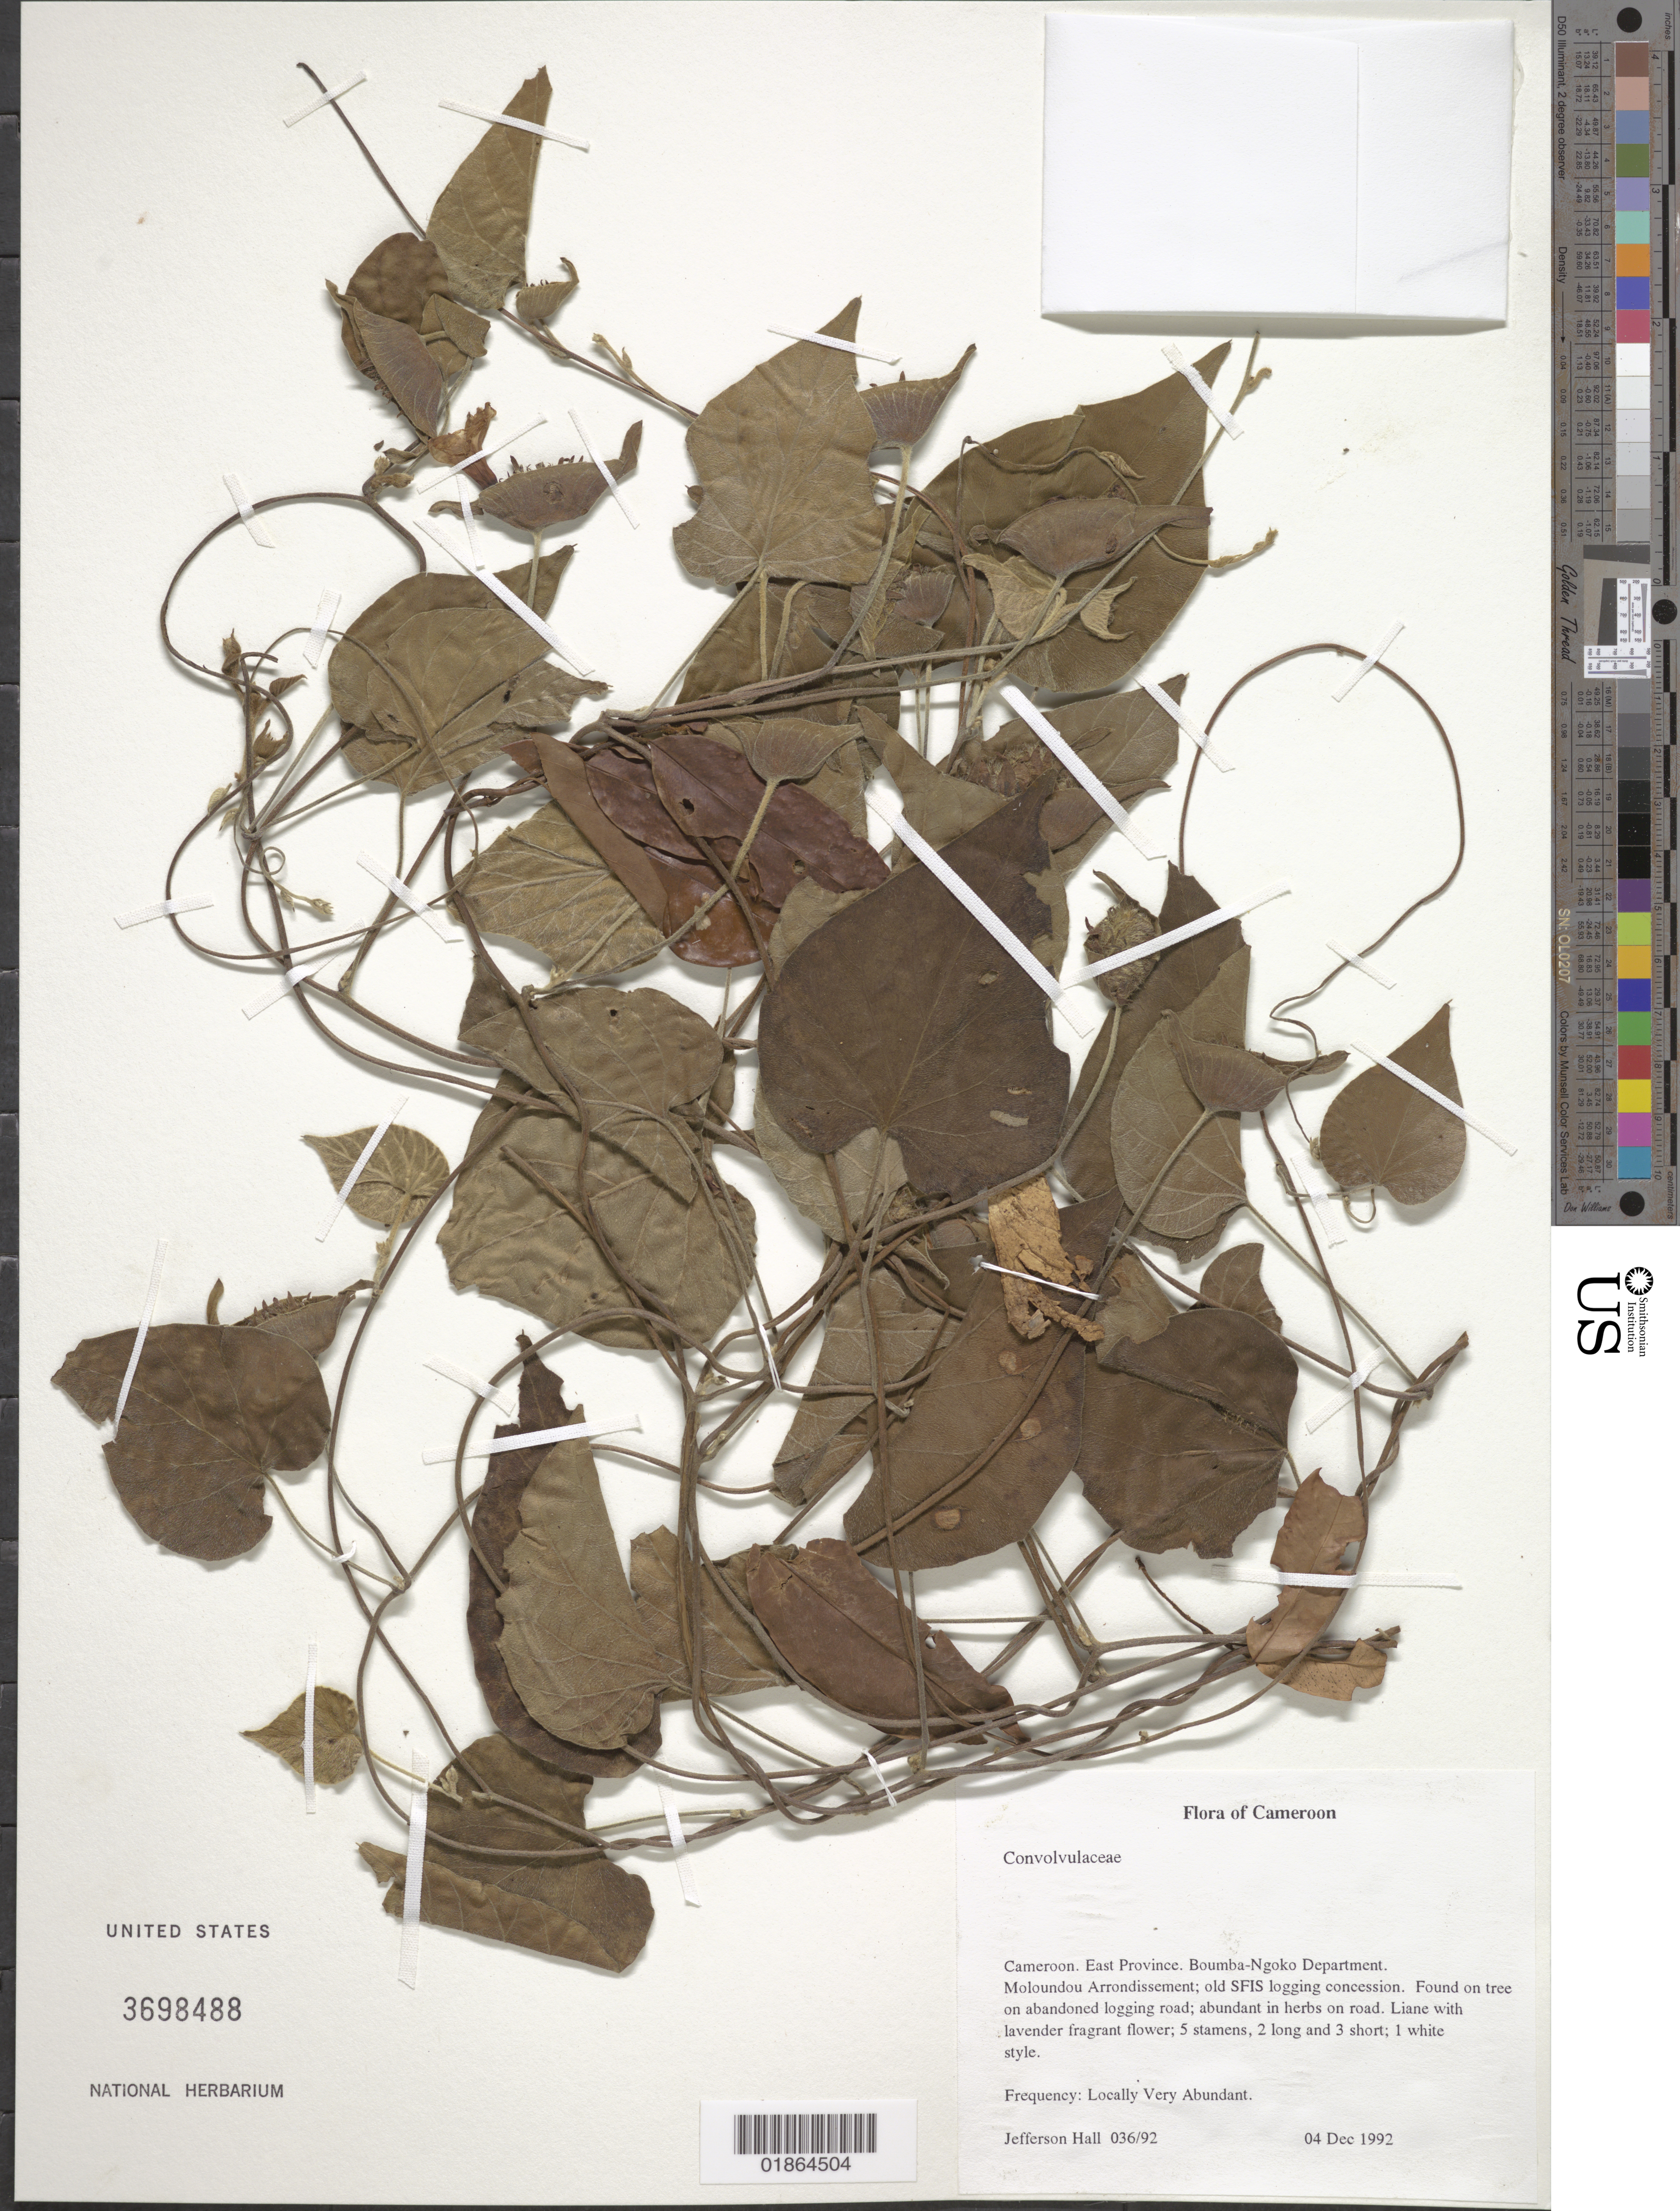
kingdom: Plantae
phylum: Tracheophyta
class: Magnoliopsida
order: Solanales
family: Convolvulaceae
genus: Ipomoea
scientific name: Ipomoea involucrata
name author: P. Beauv.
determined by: Staples, G. W.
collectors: J. Hall & -. Edouard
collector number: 036/92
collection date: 1992-12-10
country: Cameroon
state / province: Est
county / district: Boumba-ngoko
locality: Moloundou Arrondissement; old SFIS logging concession.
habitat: Found on tree on abandoned logging road; abundant in herbs on road.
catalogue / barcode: US 3698488